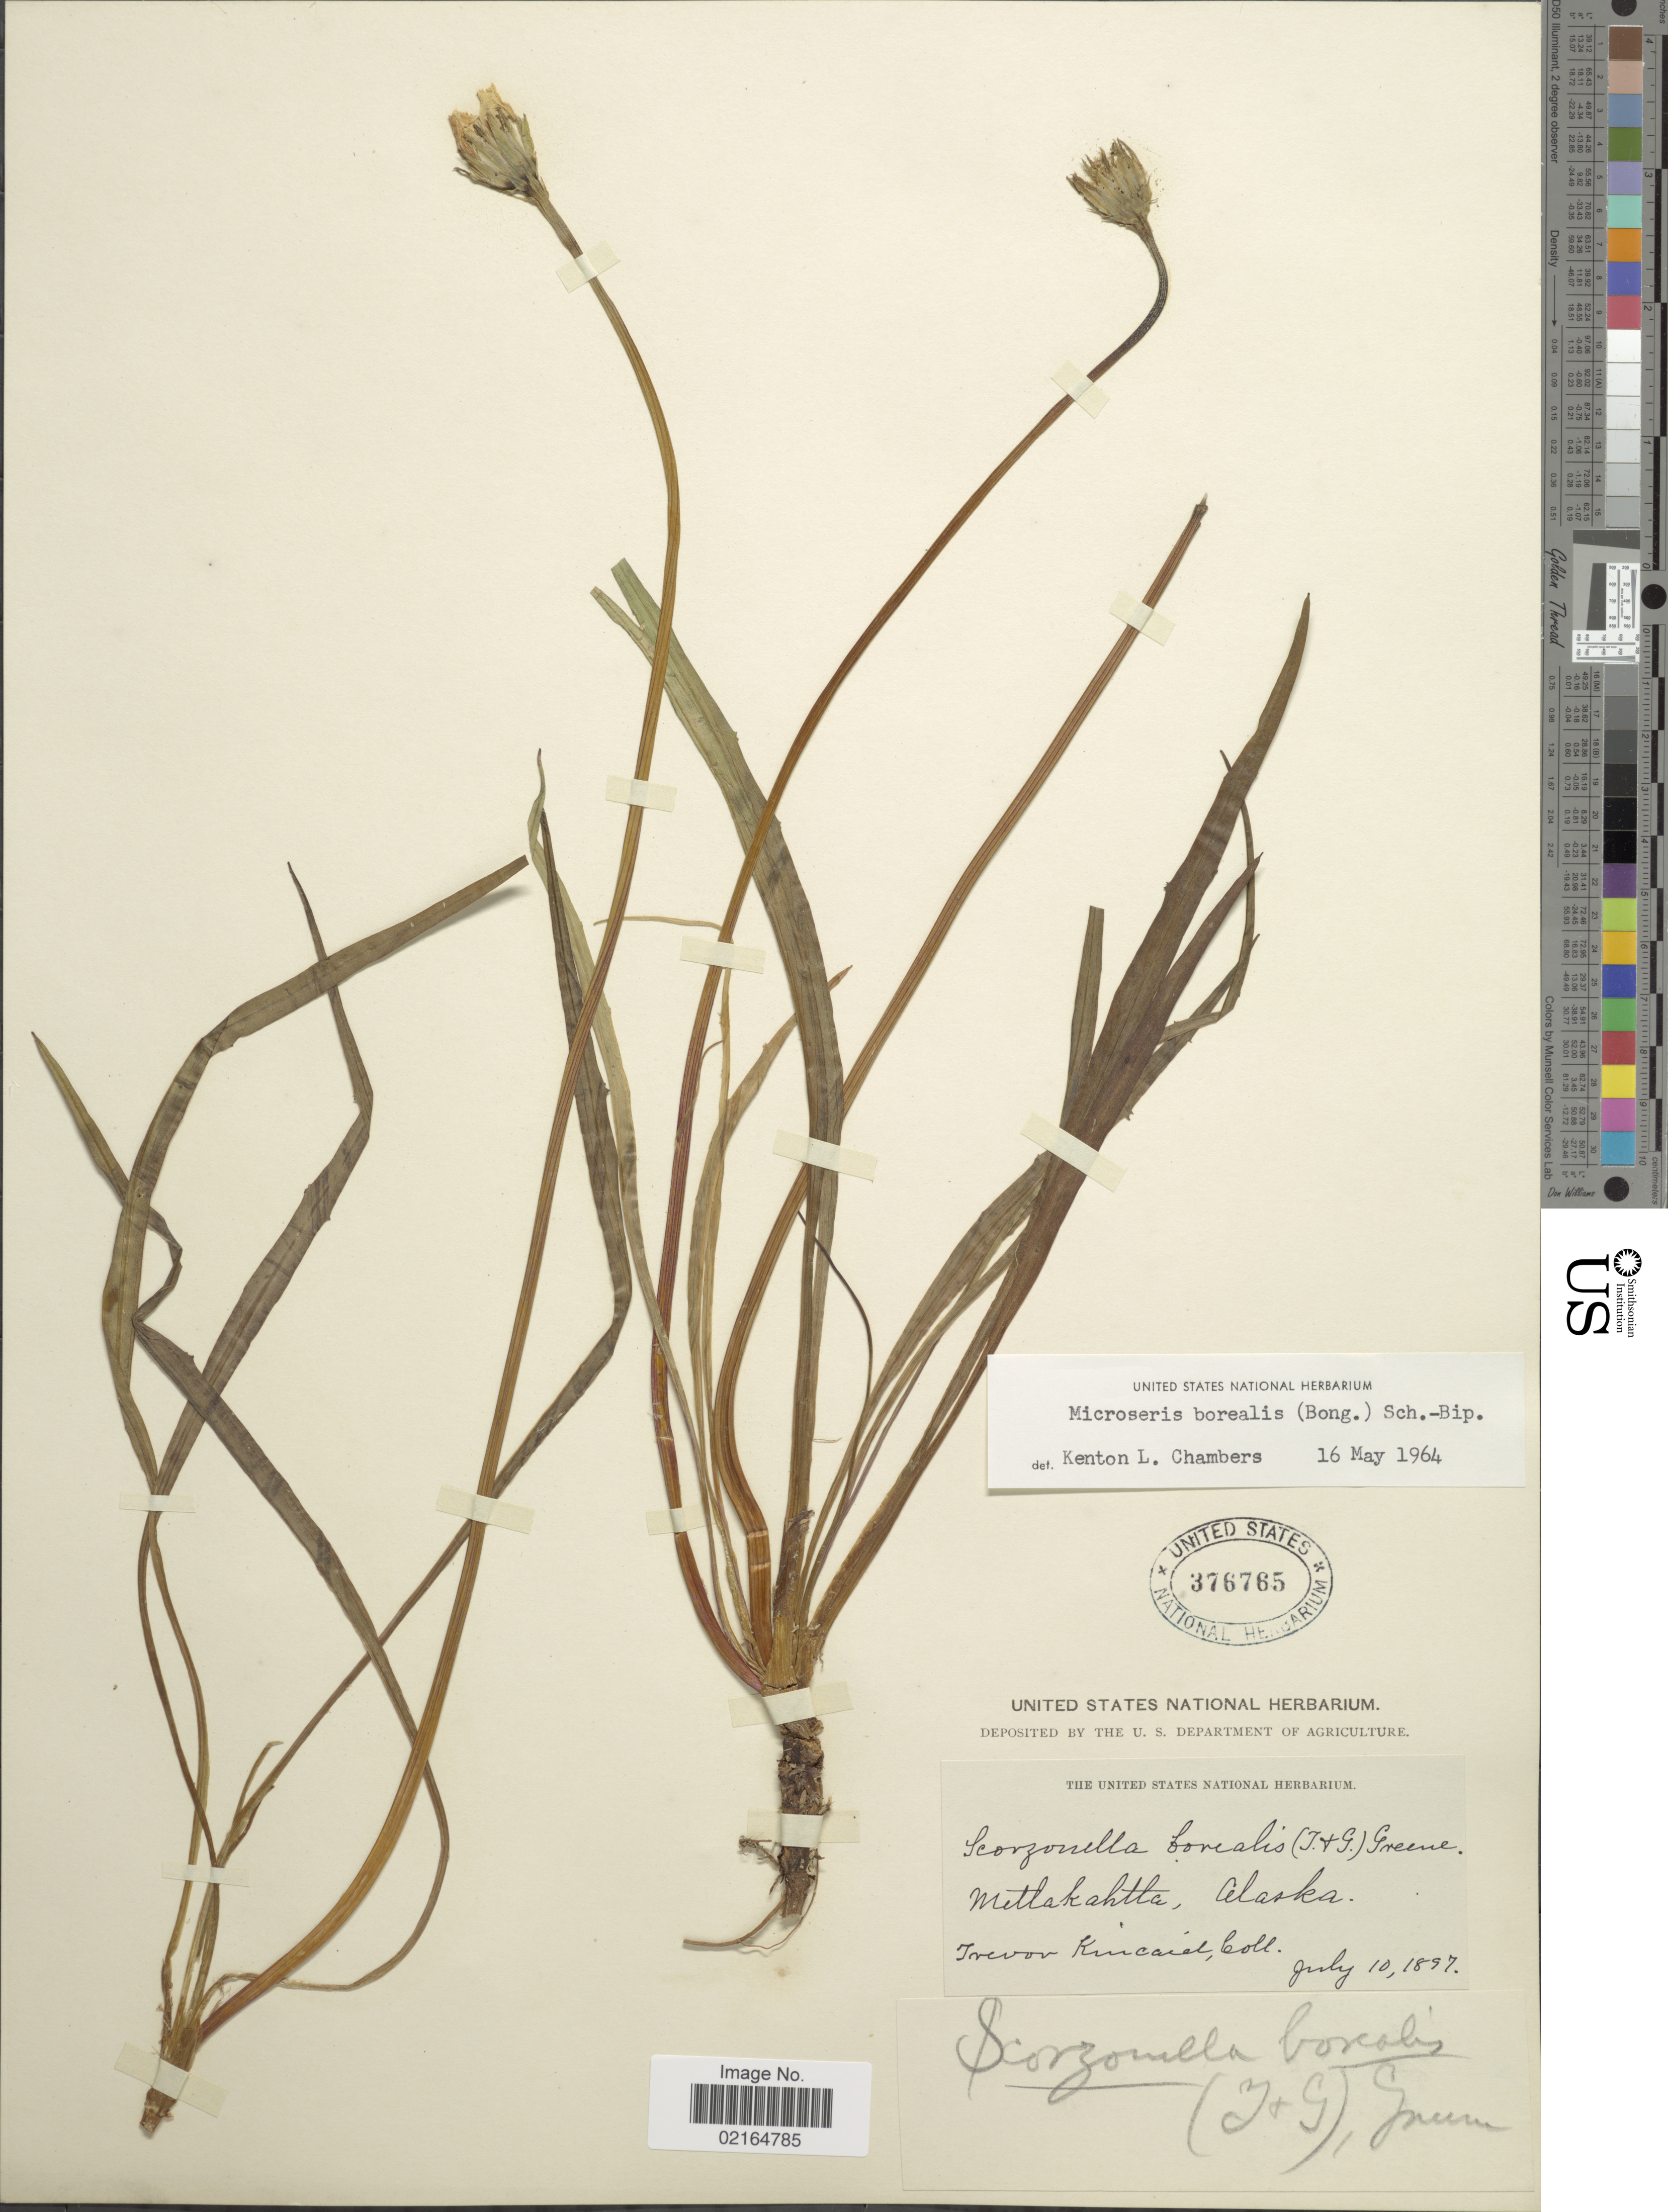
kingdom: Plantae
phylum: Tracheophyta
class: Magnoliopsida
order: Asterales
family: Asteraceae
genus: Microseris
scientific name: Microseris borealis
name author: (Bong.) Sch. Bip.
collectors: T. C. Kincaid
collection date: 1897-07-10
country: United States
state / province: Alaska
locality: Metlakahtla.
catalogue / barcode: US 376765